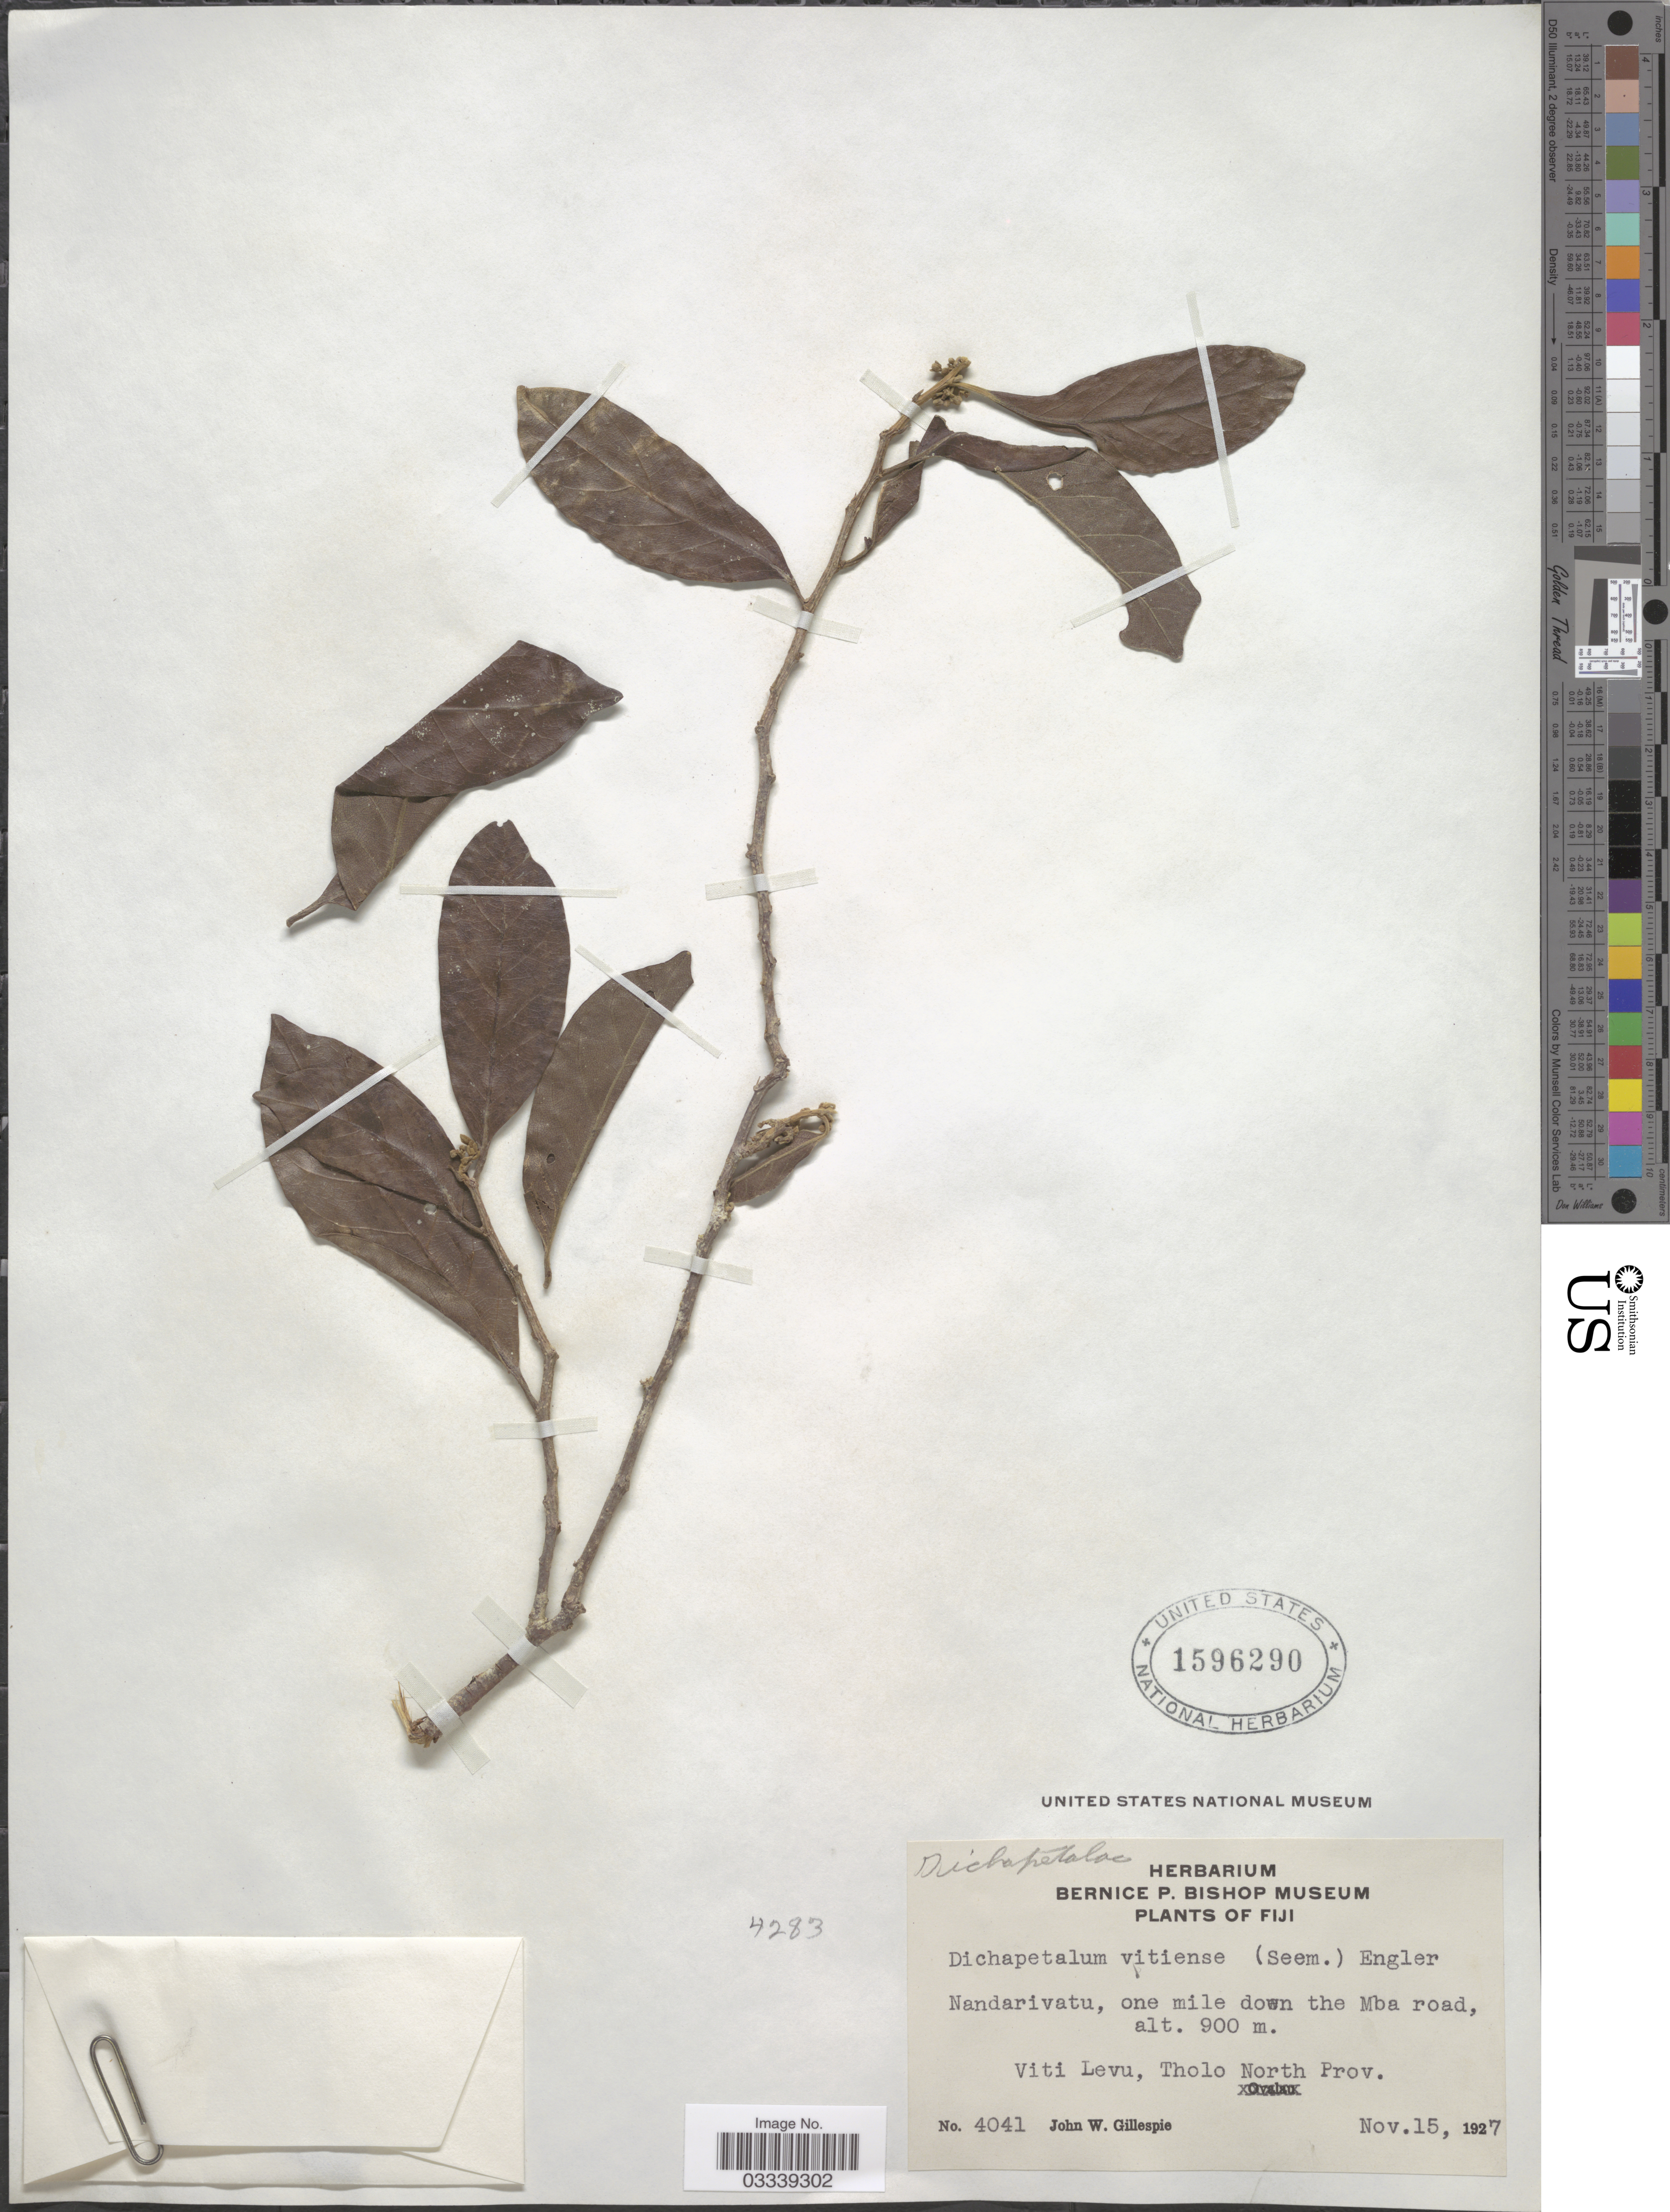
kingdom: Plantae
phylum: Tracheophyta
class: Magnoliopsida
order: Malpighiales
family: Dichapetalaceae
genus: Dichapetalum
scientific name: Dichapetalum vitiense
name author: (Seem.) Engl.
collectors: J. W. Gillespie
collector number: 4041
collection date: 1927-11-15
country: Fiji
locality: Nandarivatu, one mile down to the Mba road, Viti Levu, Tholo North Prov.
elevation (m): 900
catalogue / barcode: US 1596290